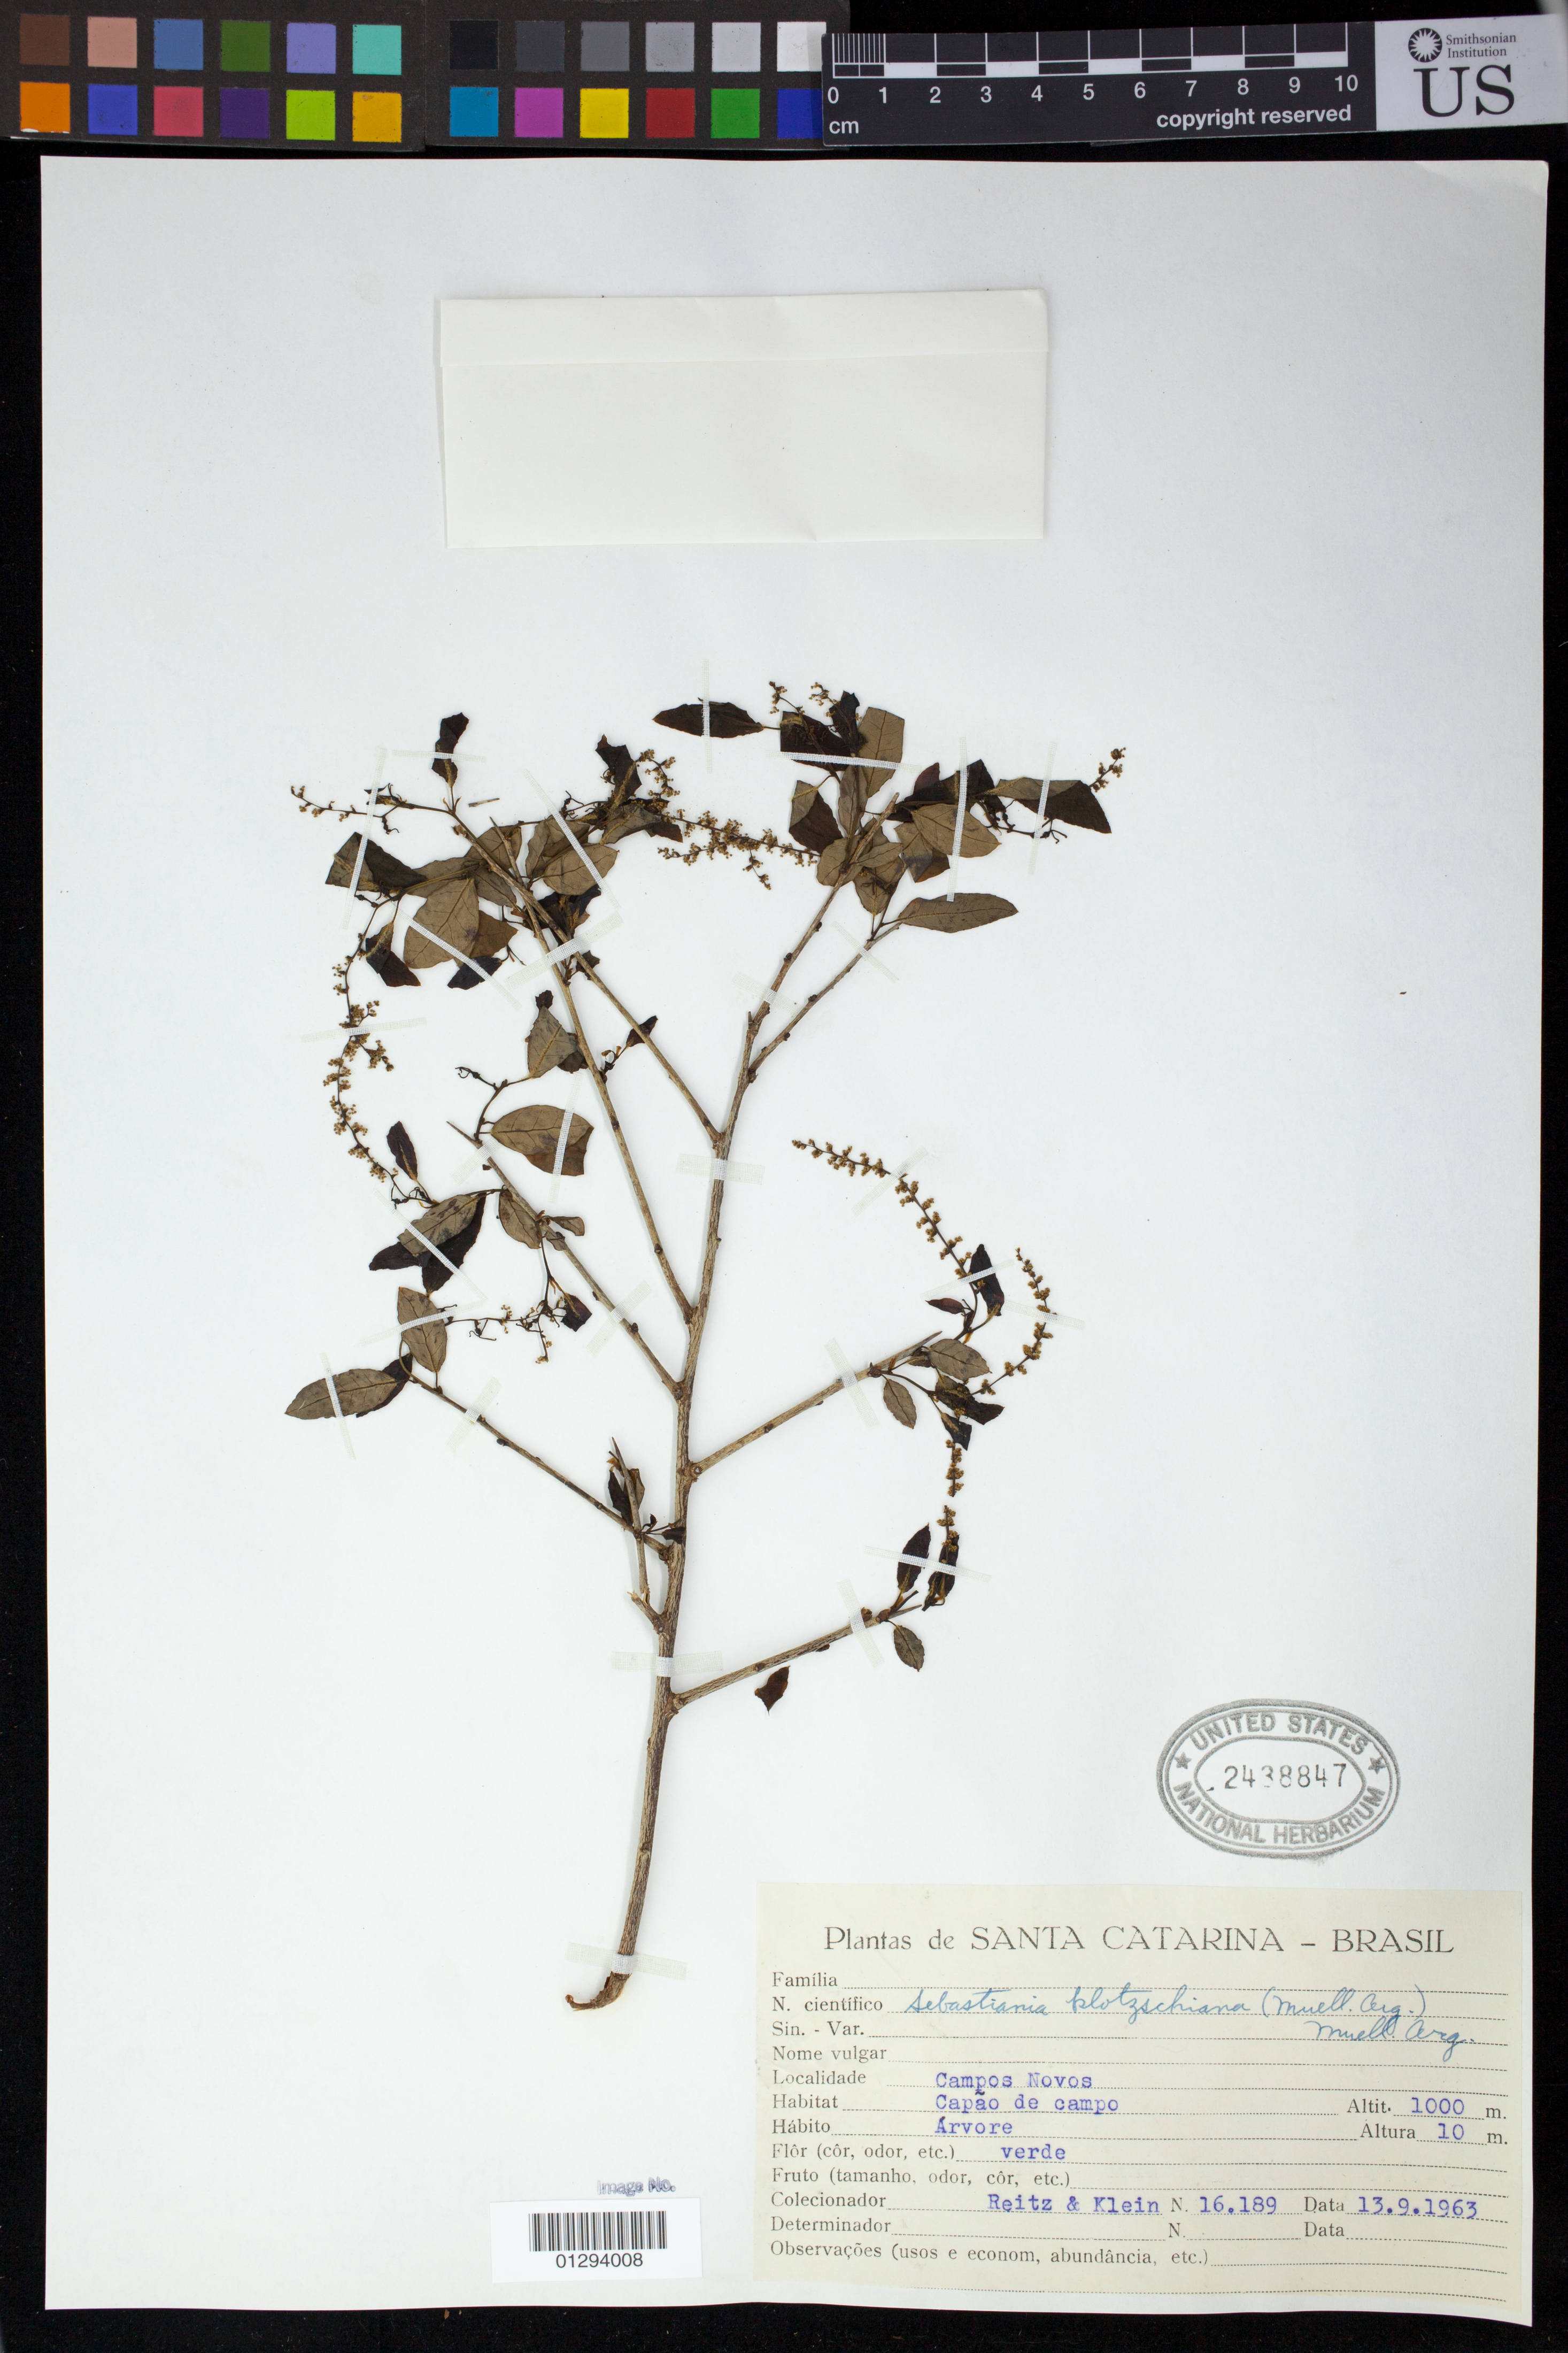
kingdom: Plantae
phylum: Tracheophyta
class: Magnoliopsida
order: Malpighiales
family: Euphorbiaceae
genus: Sebastiania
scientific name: Sebastiania commersoniana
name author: (Baill.) L.B. Sm. & Downs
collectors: -- Reitz & Klein, --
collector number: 16189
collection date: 1963-09-13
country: Brazil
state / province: Santa Catarina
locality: Campos Novos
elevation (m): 1000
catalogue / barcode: US 2438847